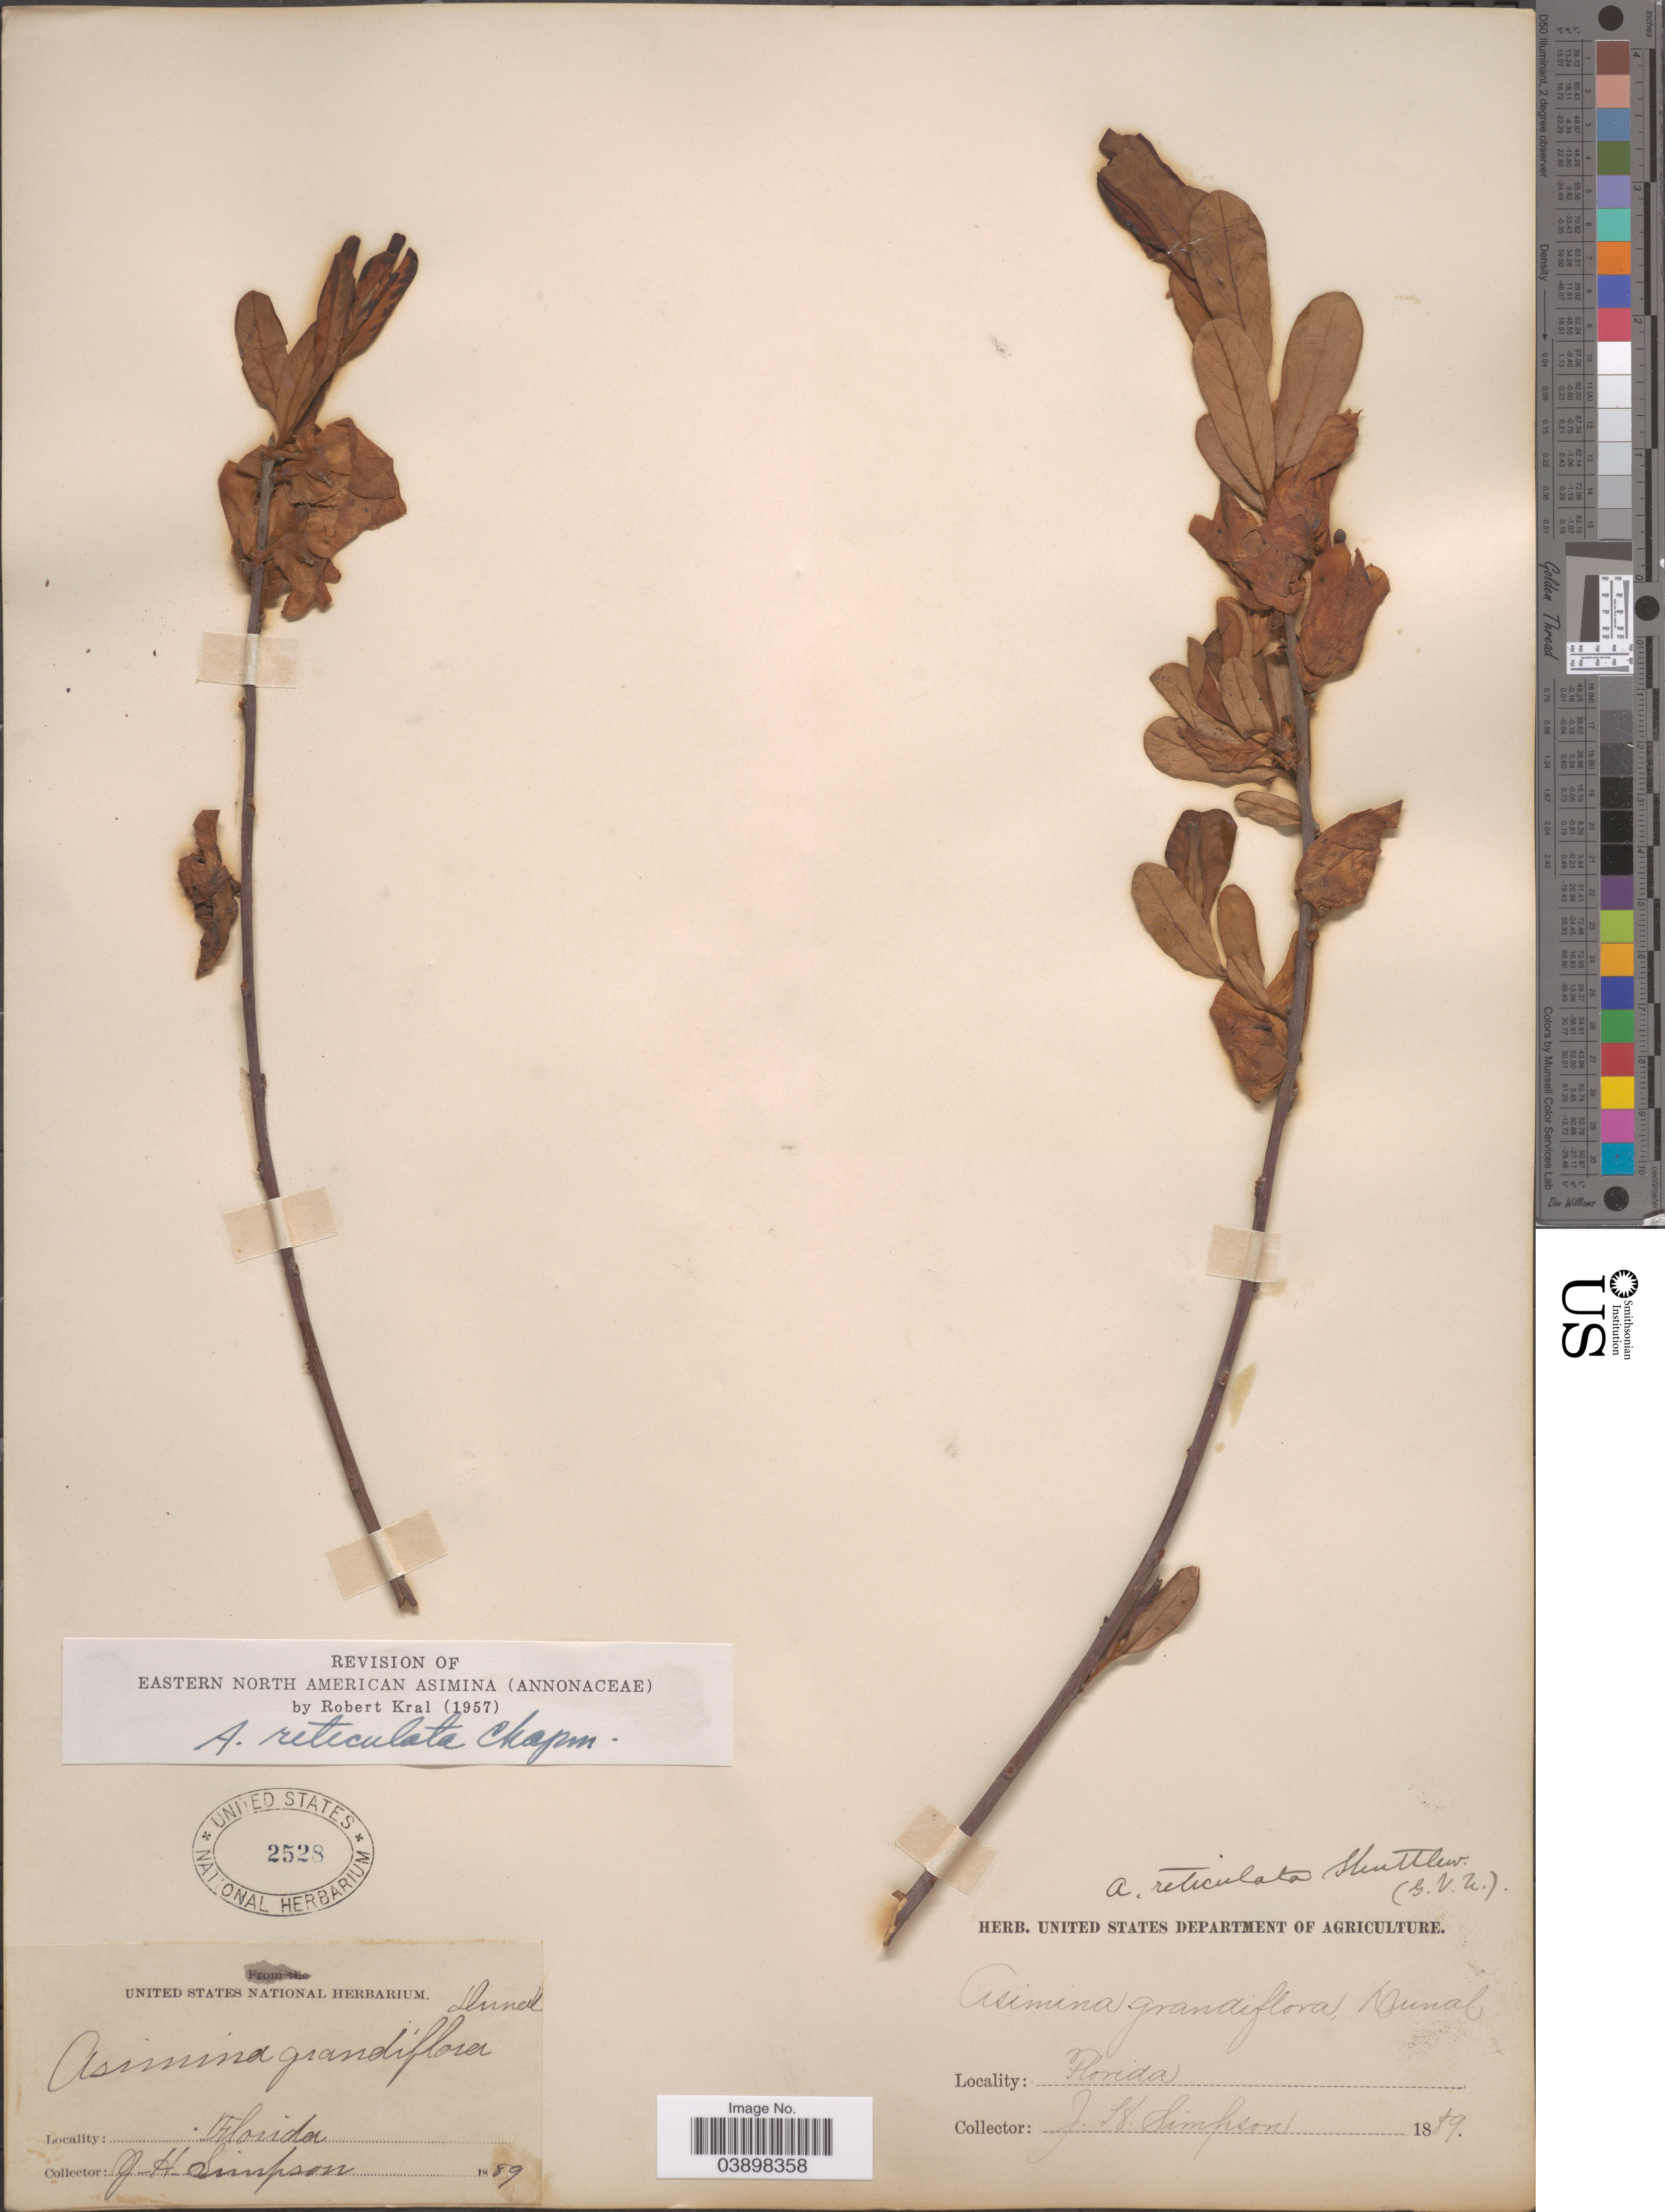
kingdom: Plantae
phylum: Tracheophyta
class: Magnoliopsida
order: Magnoliales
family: Annonaceae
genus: Asimina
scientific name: Asimina reticulata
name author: (Shuttlew.) Chapm.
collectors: J. H. Simpson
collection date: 1889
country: United States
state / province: Florida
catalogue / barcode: US 2528